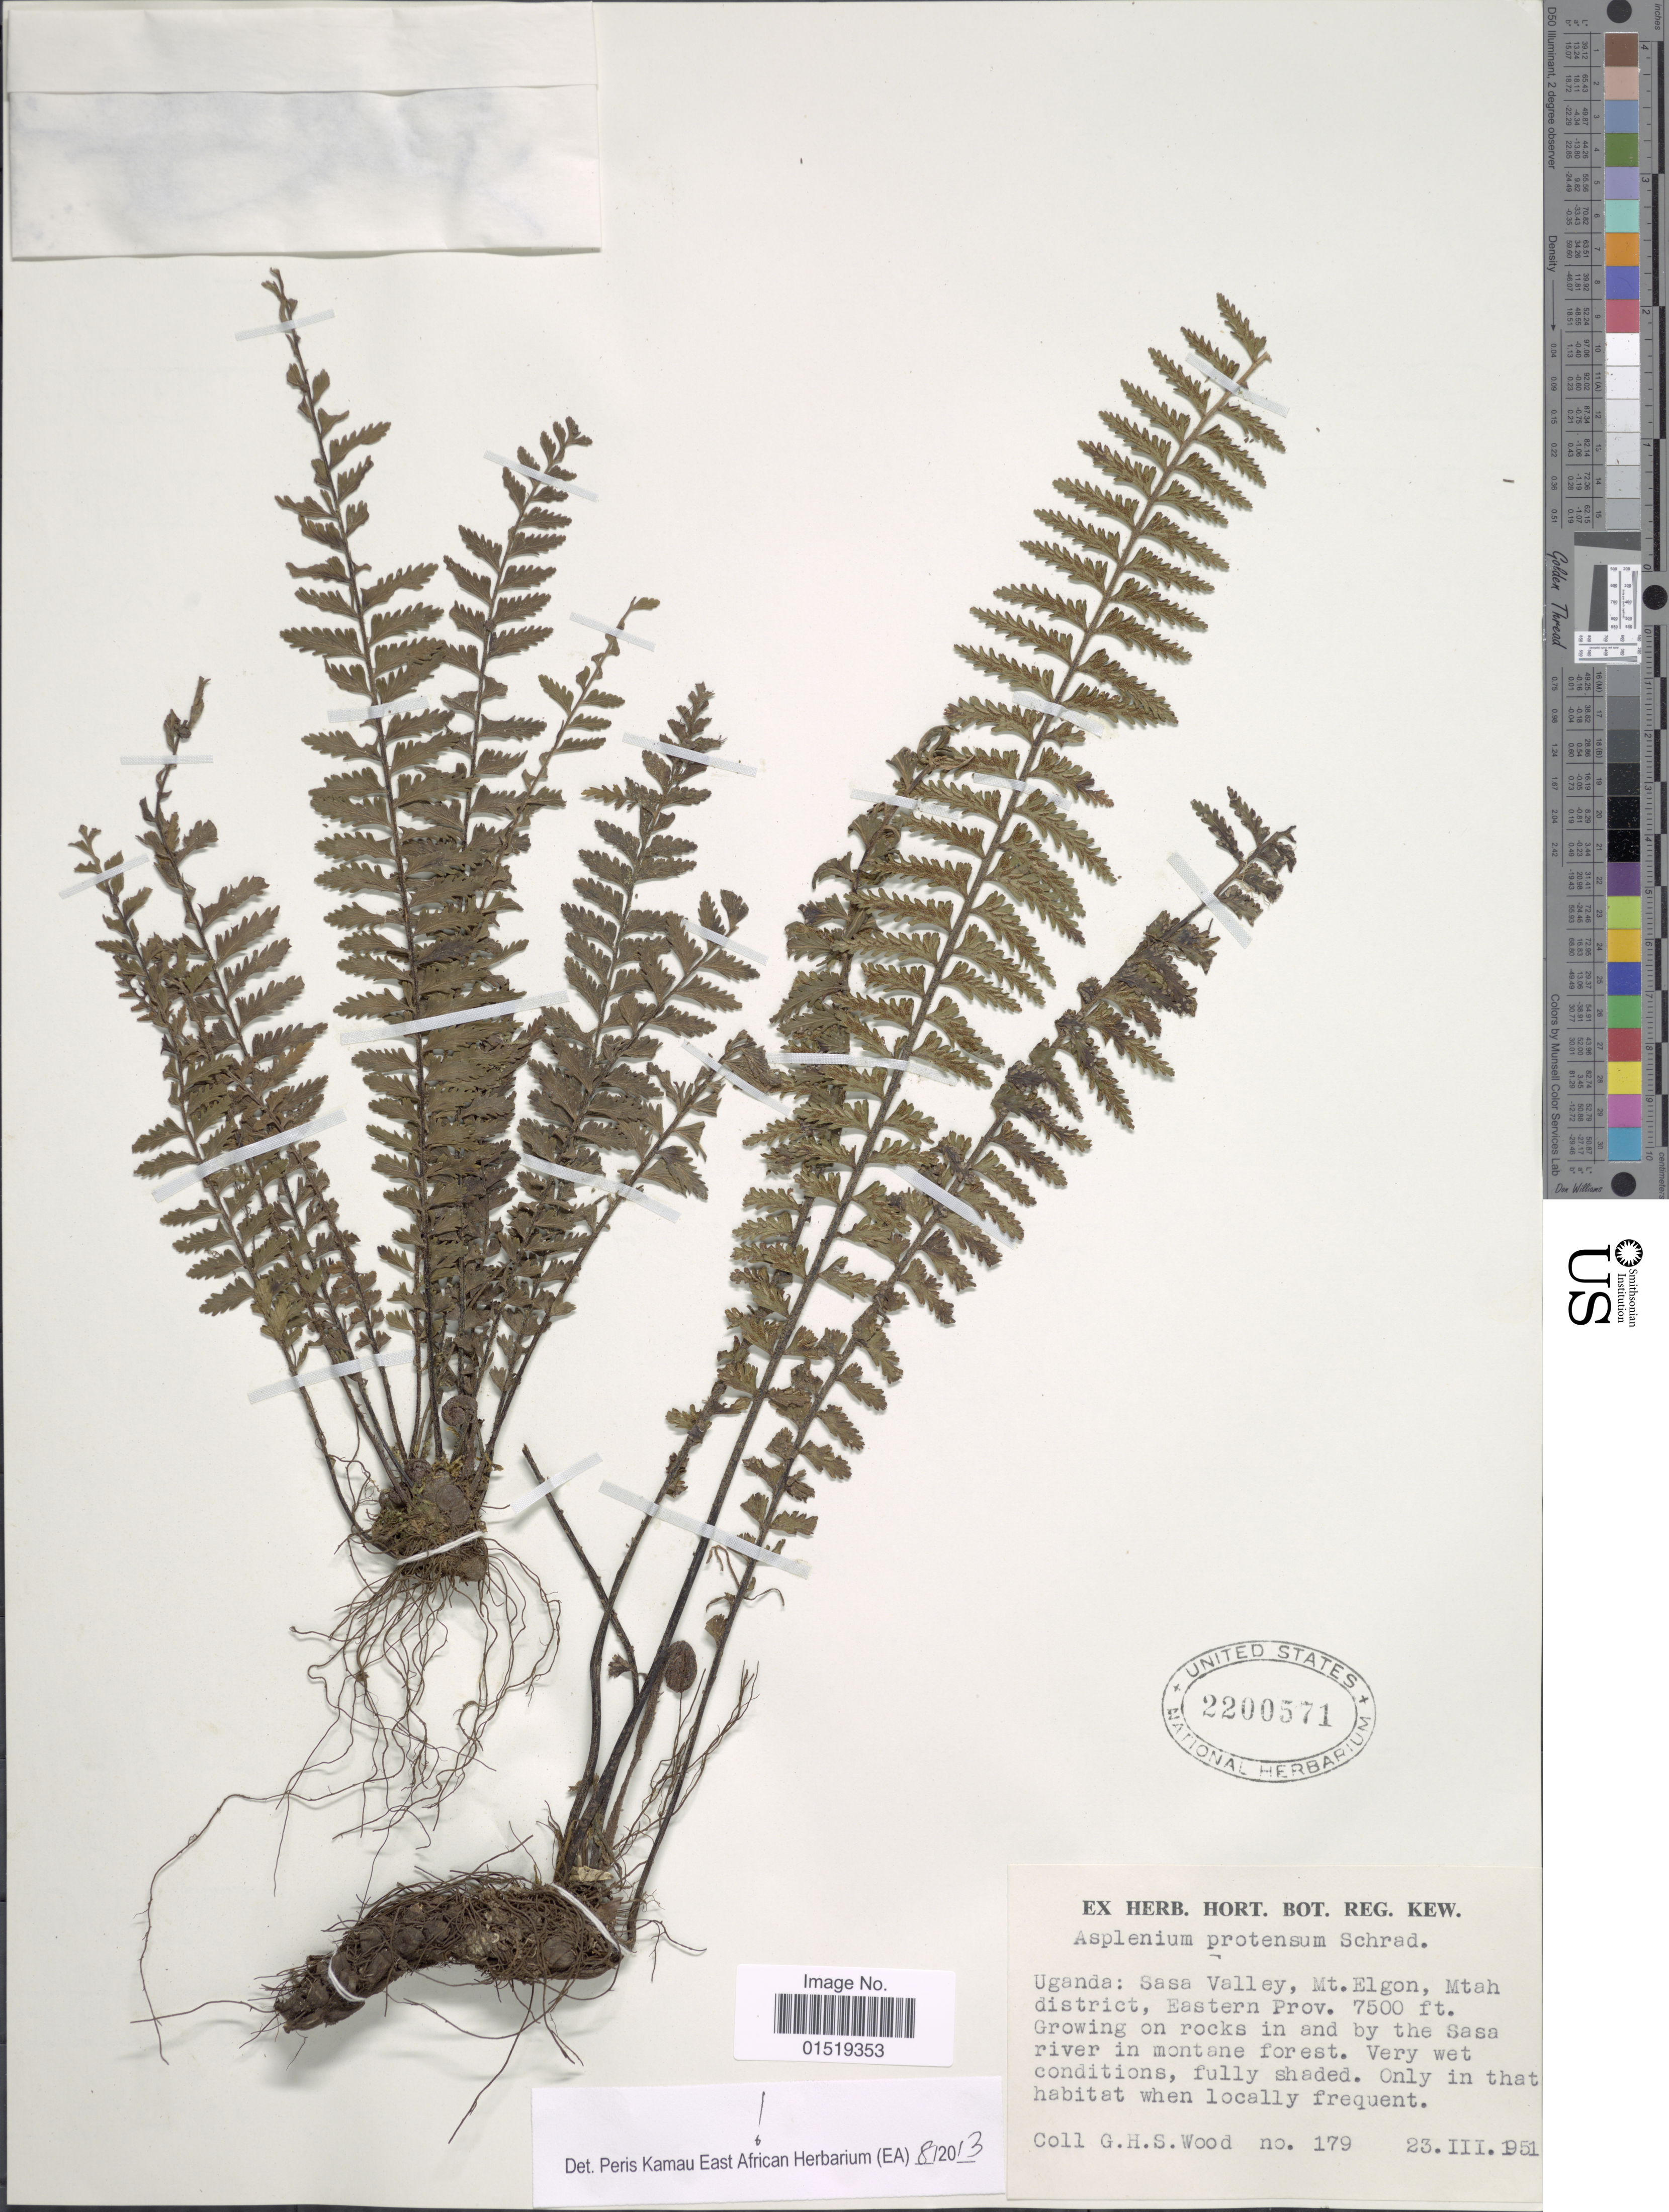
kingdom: Plantae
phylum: Tracheophyta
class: Polypodiopsida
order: Polypodiales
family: Aspleniaceae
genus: Asplenium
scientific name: Asplenium protensum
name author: Schrad.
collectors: G. Wood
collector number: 179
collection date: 1951-03-23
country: Uganda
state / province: Eastern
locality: Sasa Valley, Mt. Elgon, Mtah district, Eastern Prov.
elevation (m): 2286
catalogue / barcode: US 2200571